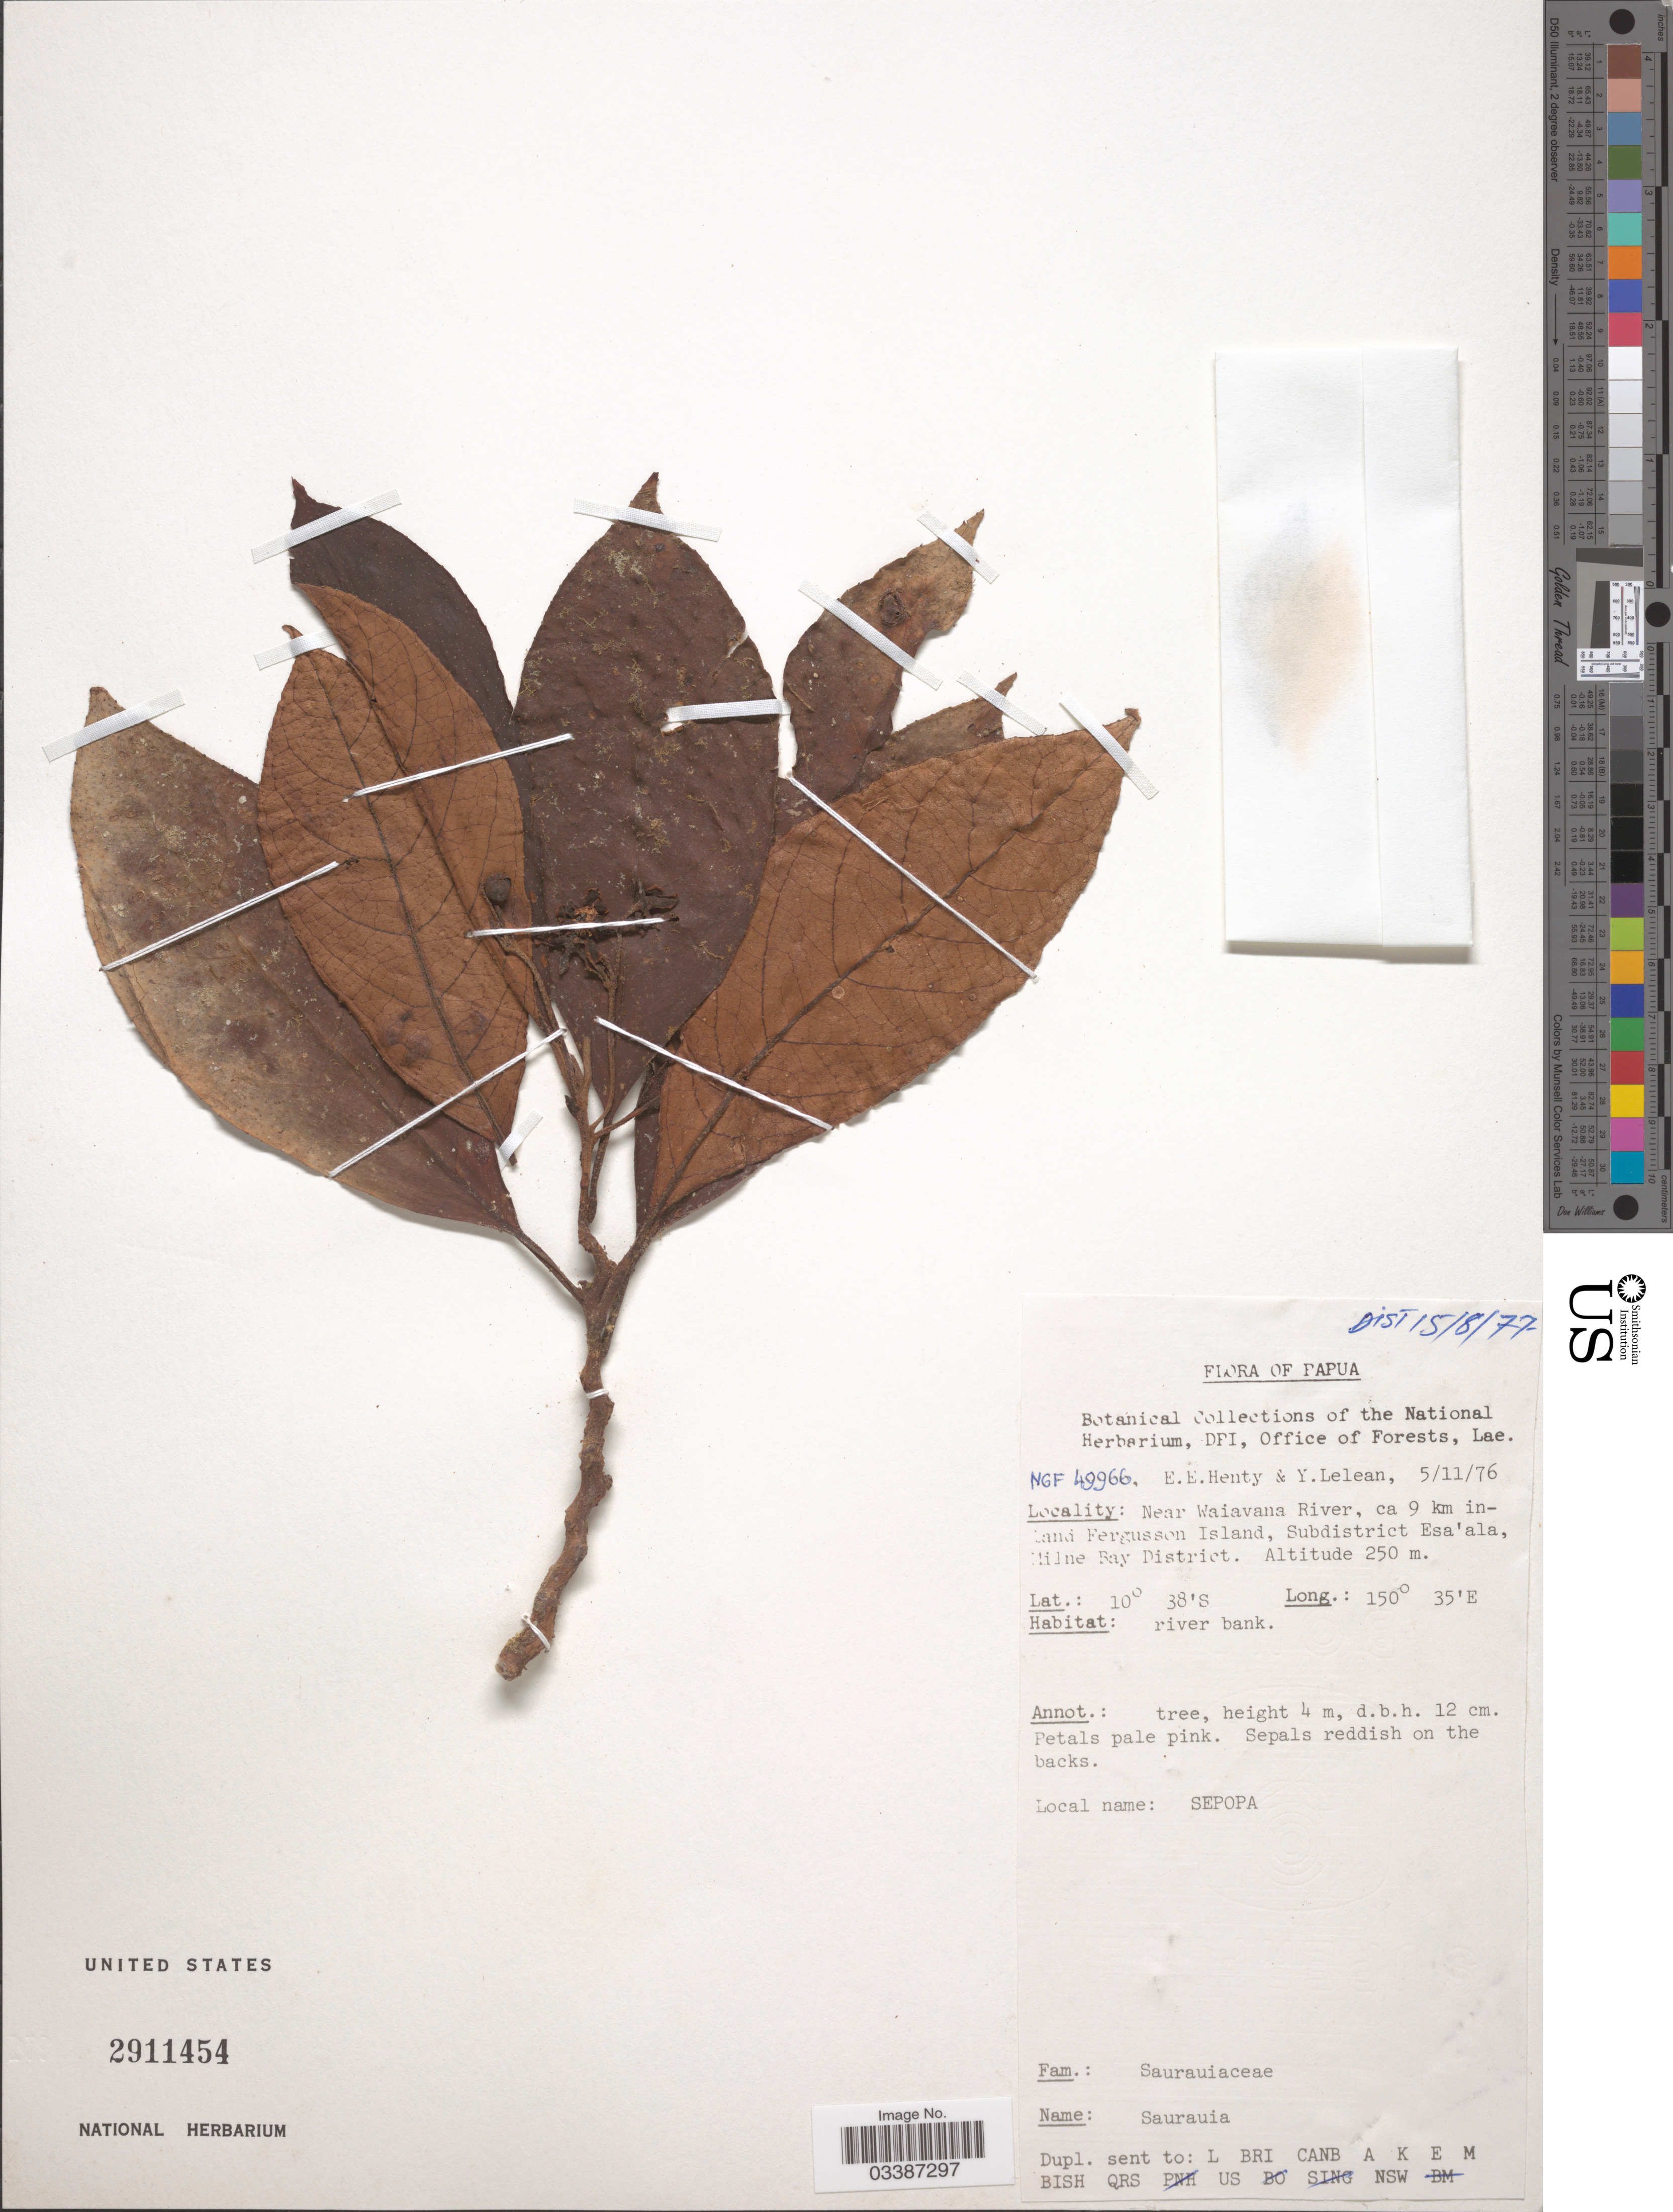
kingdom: Plantae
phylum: Tracheophyta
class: Magnoliopsida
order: Ericales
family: Actinidiaceae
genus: Saurauia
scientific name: Saurauia sp.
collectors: E. Henty & Y. Lelean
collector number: NGF 49966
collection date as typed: Transcribed d/m/y: 5/11/76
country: Papua New Guinea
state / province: Milne Bay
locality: Papua. Near Waiavana River, ca. 9 km inland Fergusson Island, Subdistrict Esa'ala, Milne Bay District.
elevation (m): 250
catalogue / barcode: US 2911454